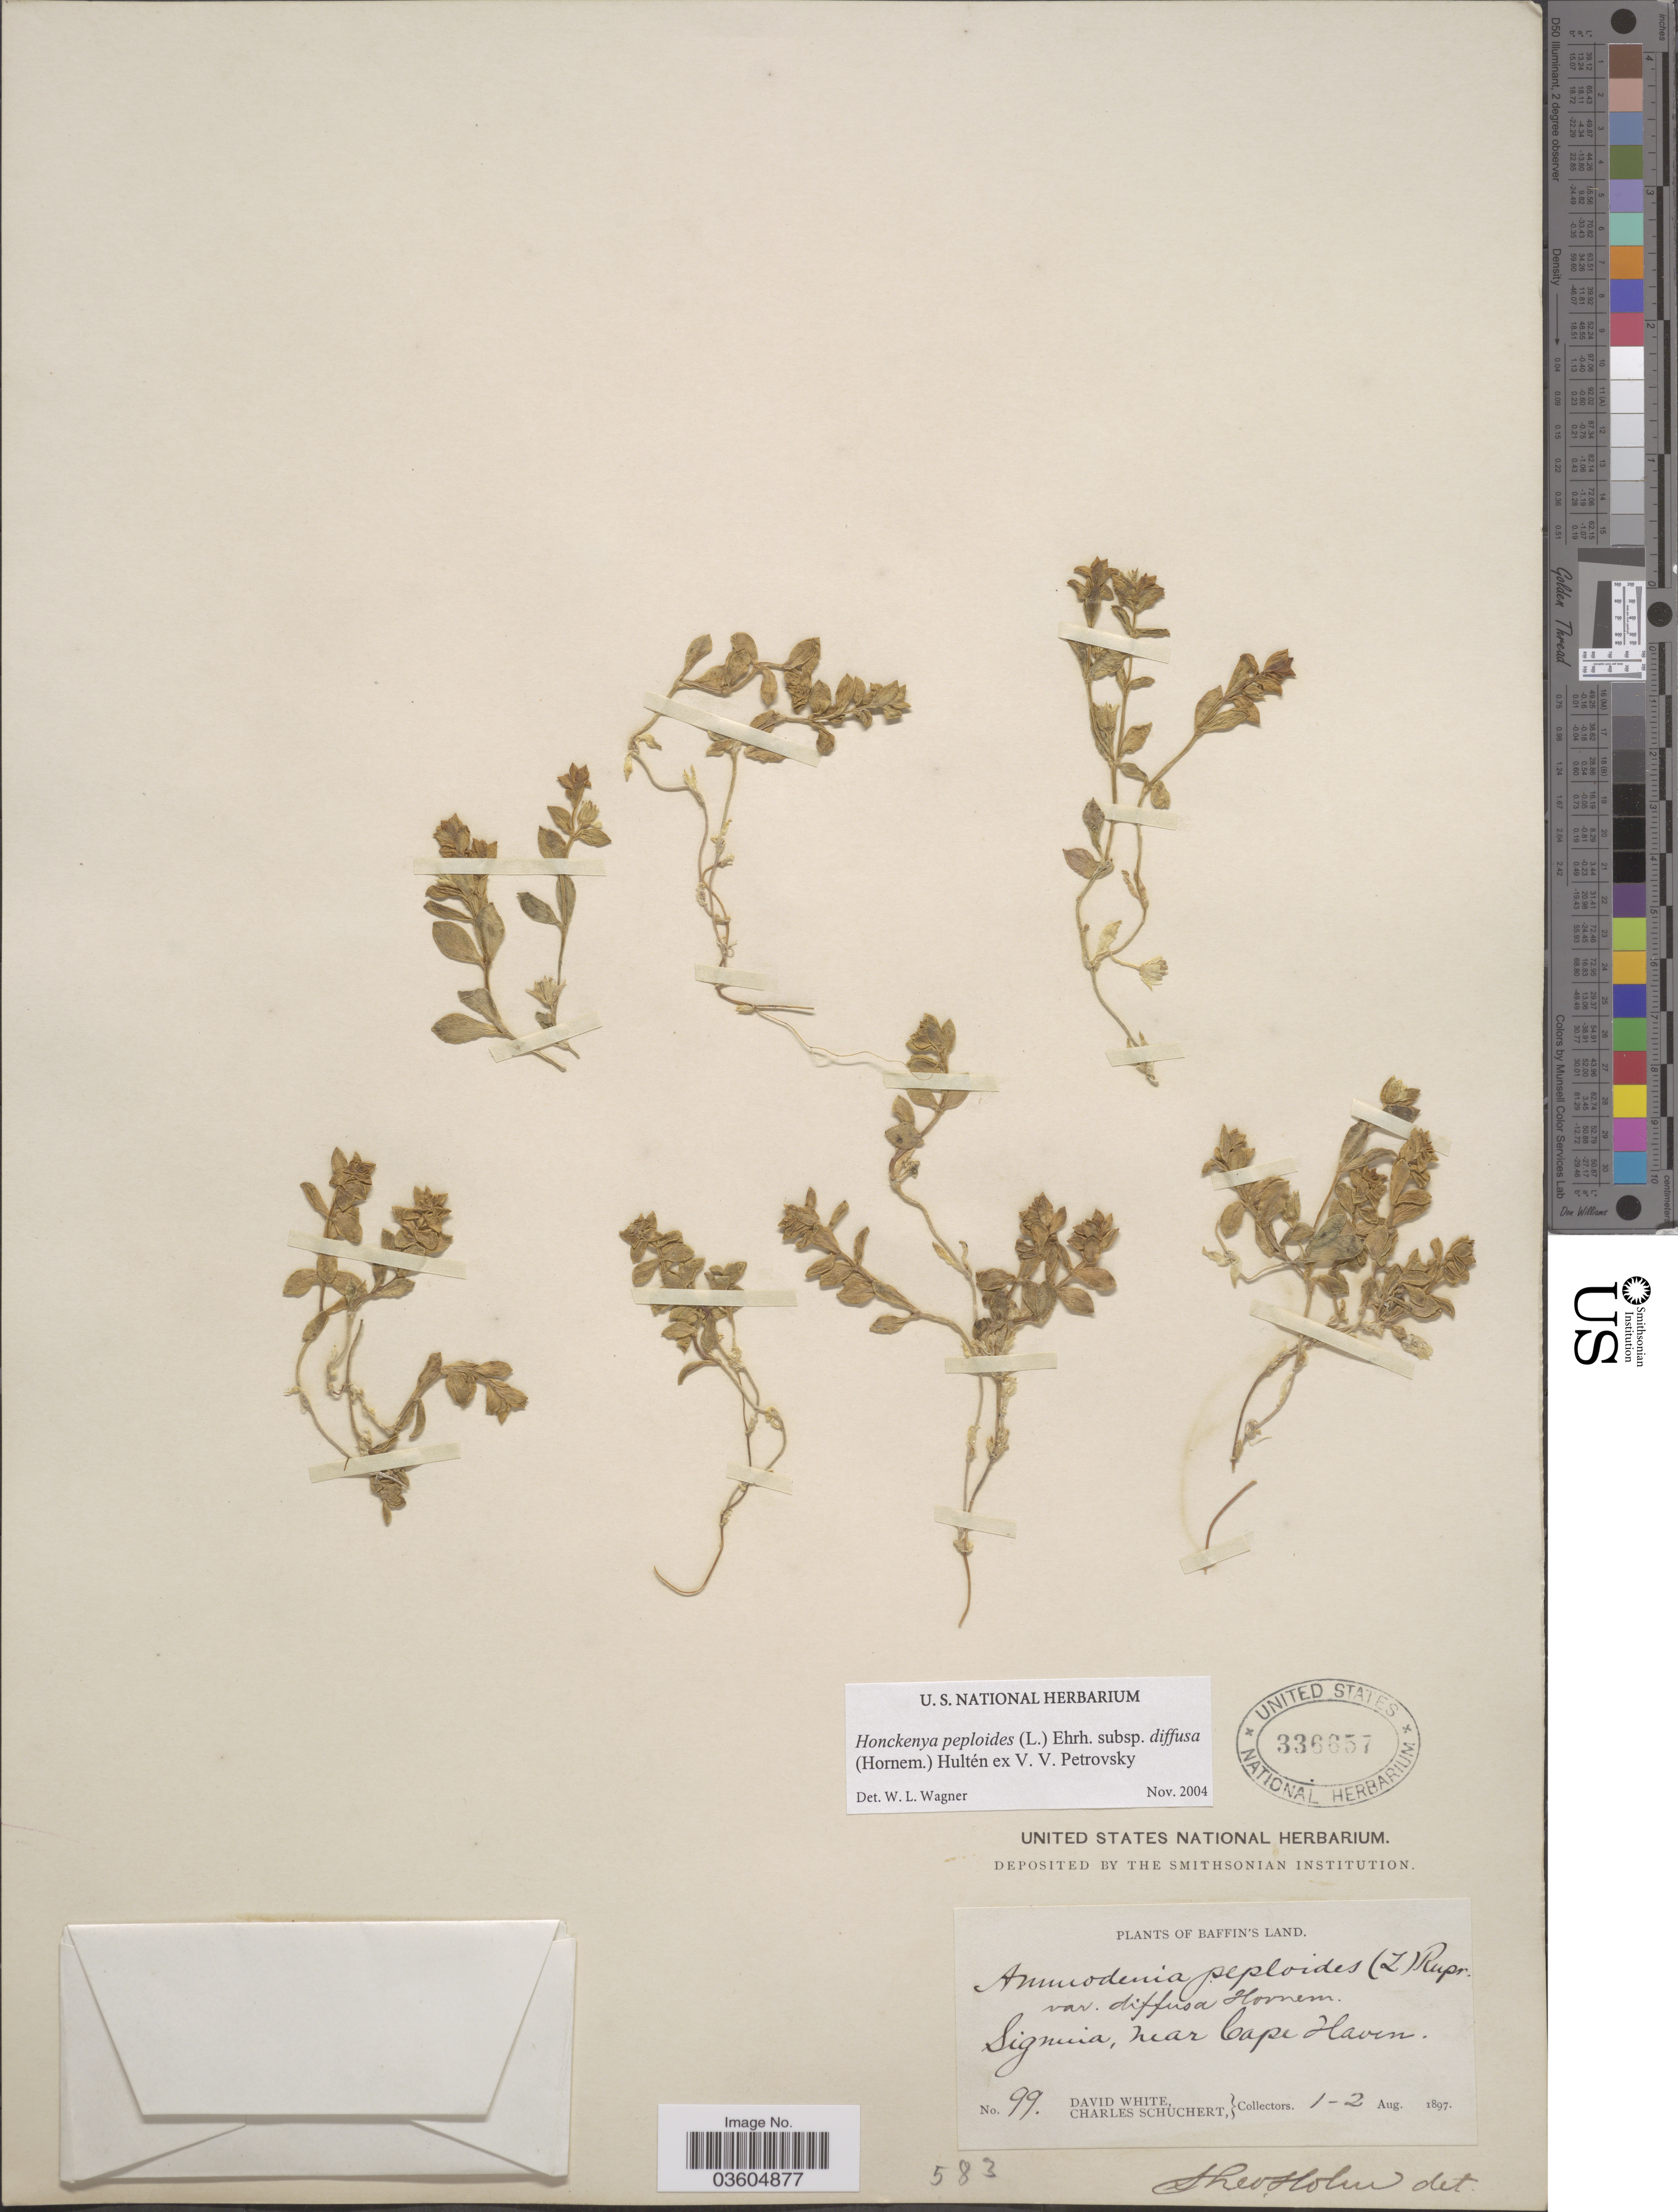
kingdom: Plantae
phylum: Tracheophyta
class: Magnoliopsida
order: Caryophyllales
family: Caryophyllaceae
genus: Honckenya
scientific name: Honckenya peploides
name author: (L.) Ehrh.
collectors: D. White & C. Schuchert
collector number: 99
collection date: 1897-08-01/1897-08-02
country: Canada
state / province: Nunavut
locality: Baffin's Land. Signuia, near Cape Haven.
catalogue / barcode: US 336657